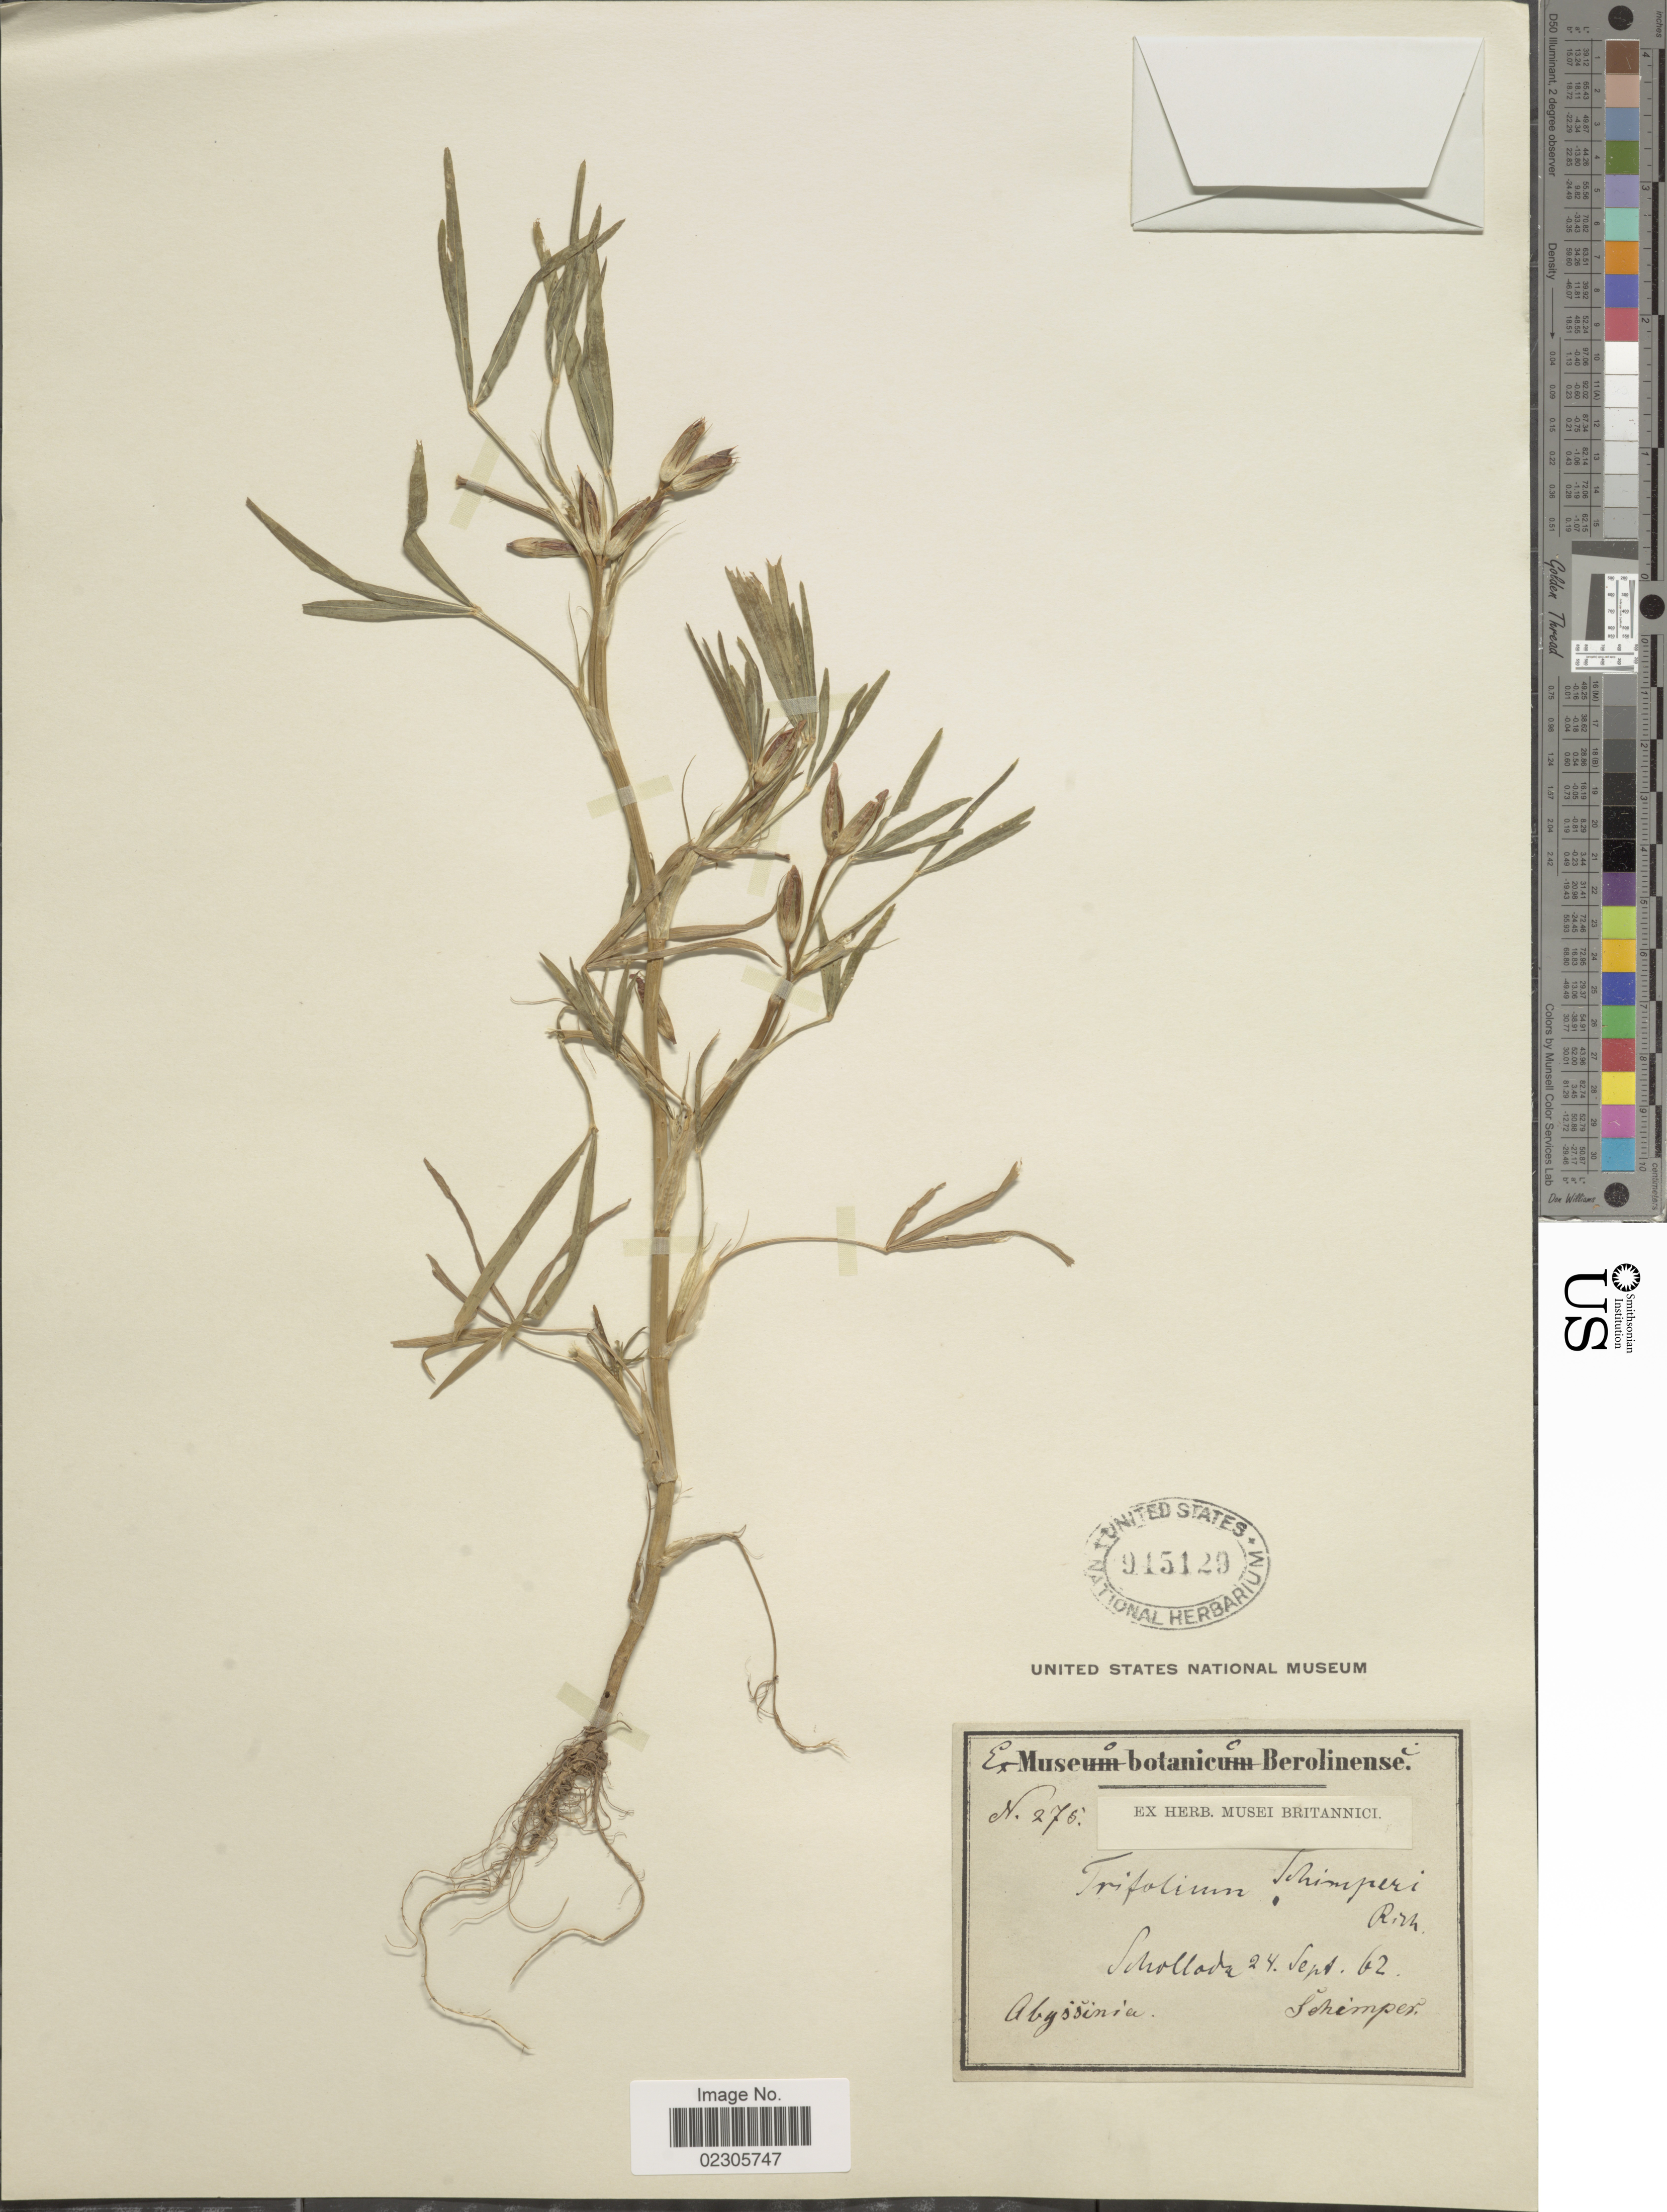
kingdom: Plantae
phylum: Tracheophyta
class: Magnoliopsida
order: Fabales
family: Fabaceae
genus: Trifolium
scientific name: Trifolium schimperi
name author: A. Rich.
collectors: -. Schimper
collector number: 275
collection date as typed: Transcribed d/m/y: 24/9/62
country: Eritrea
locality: Scholloda, Abyssinia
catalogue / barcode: US 915129